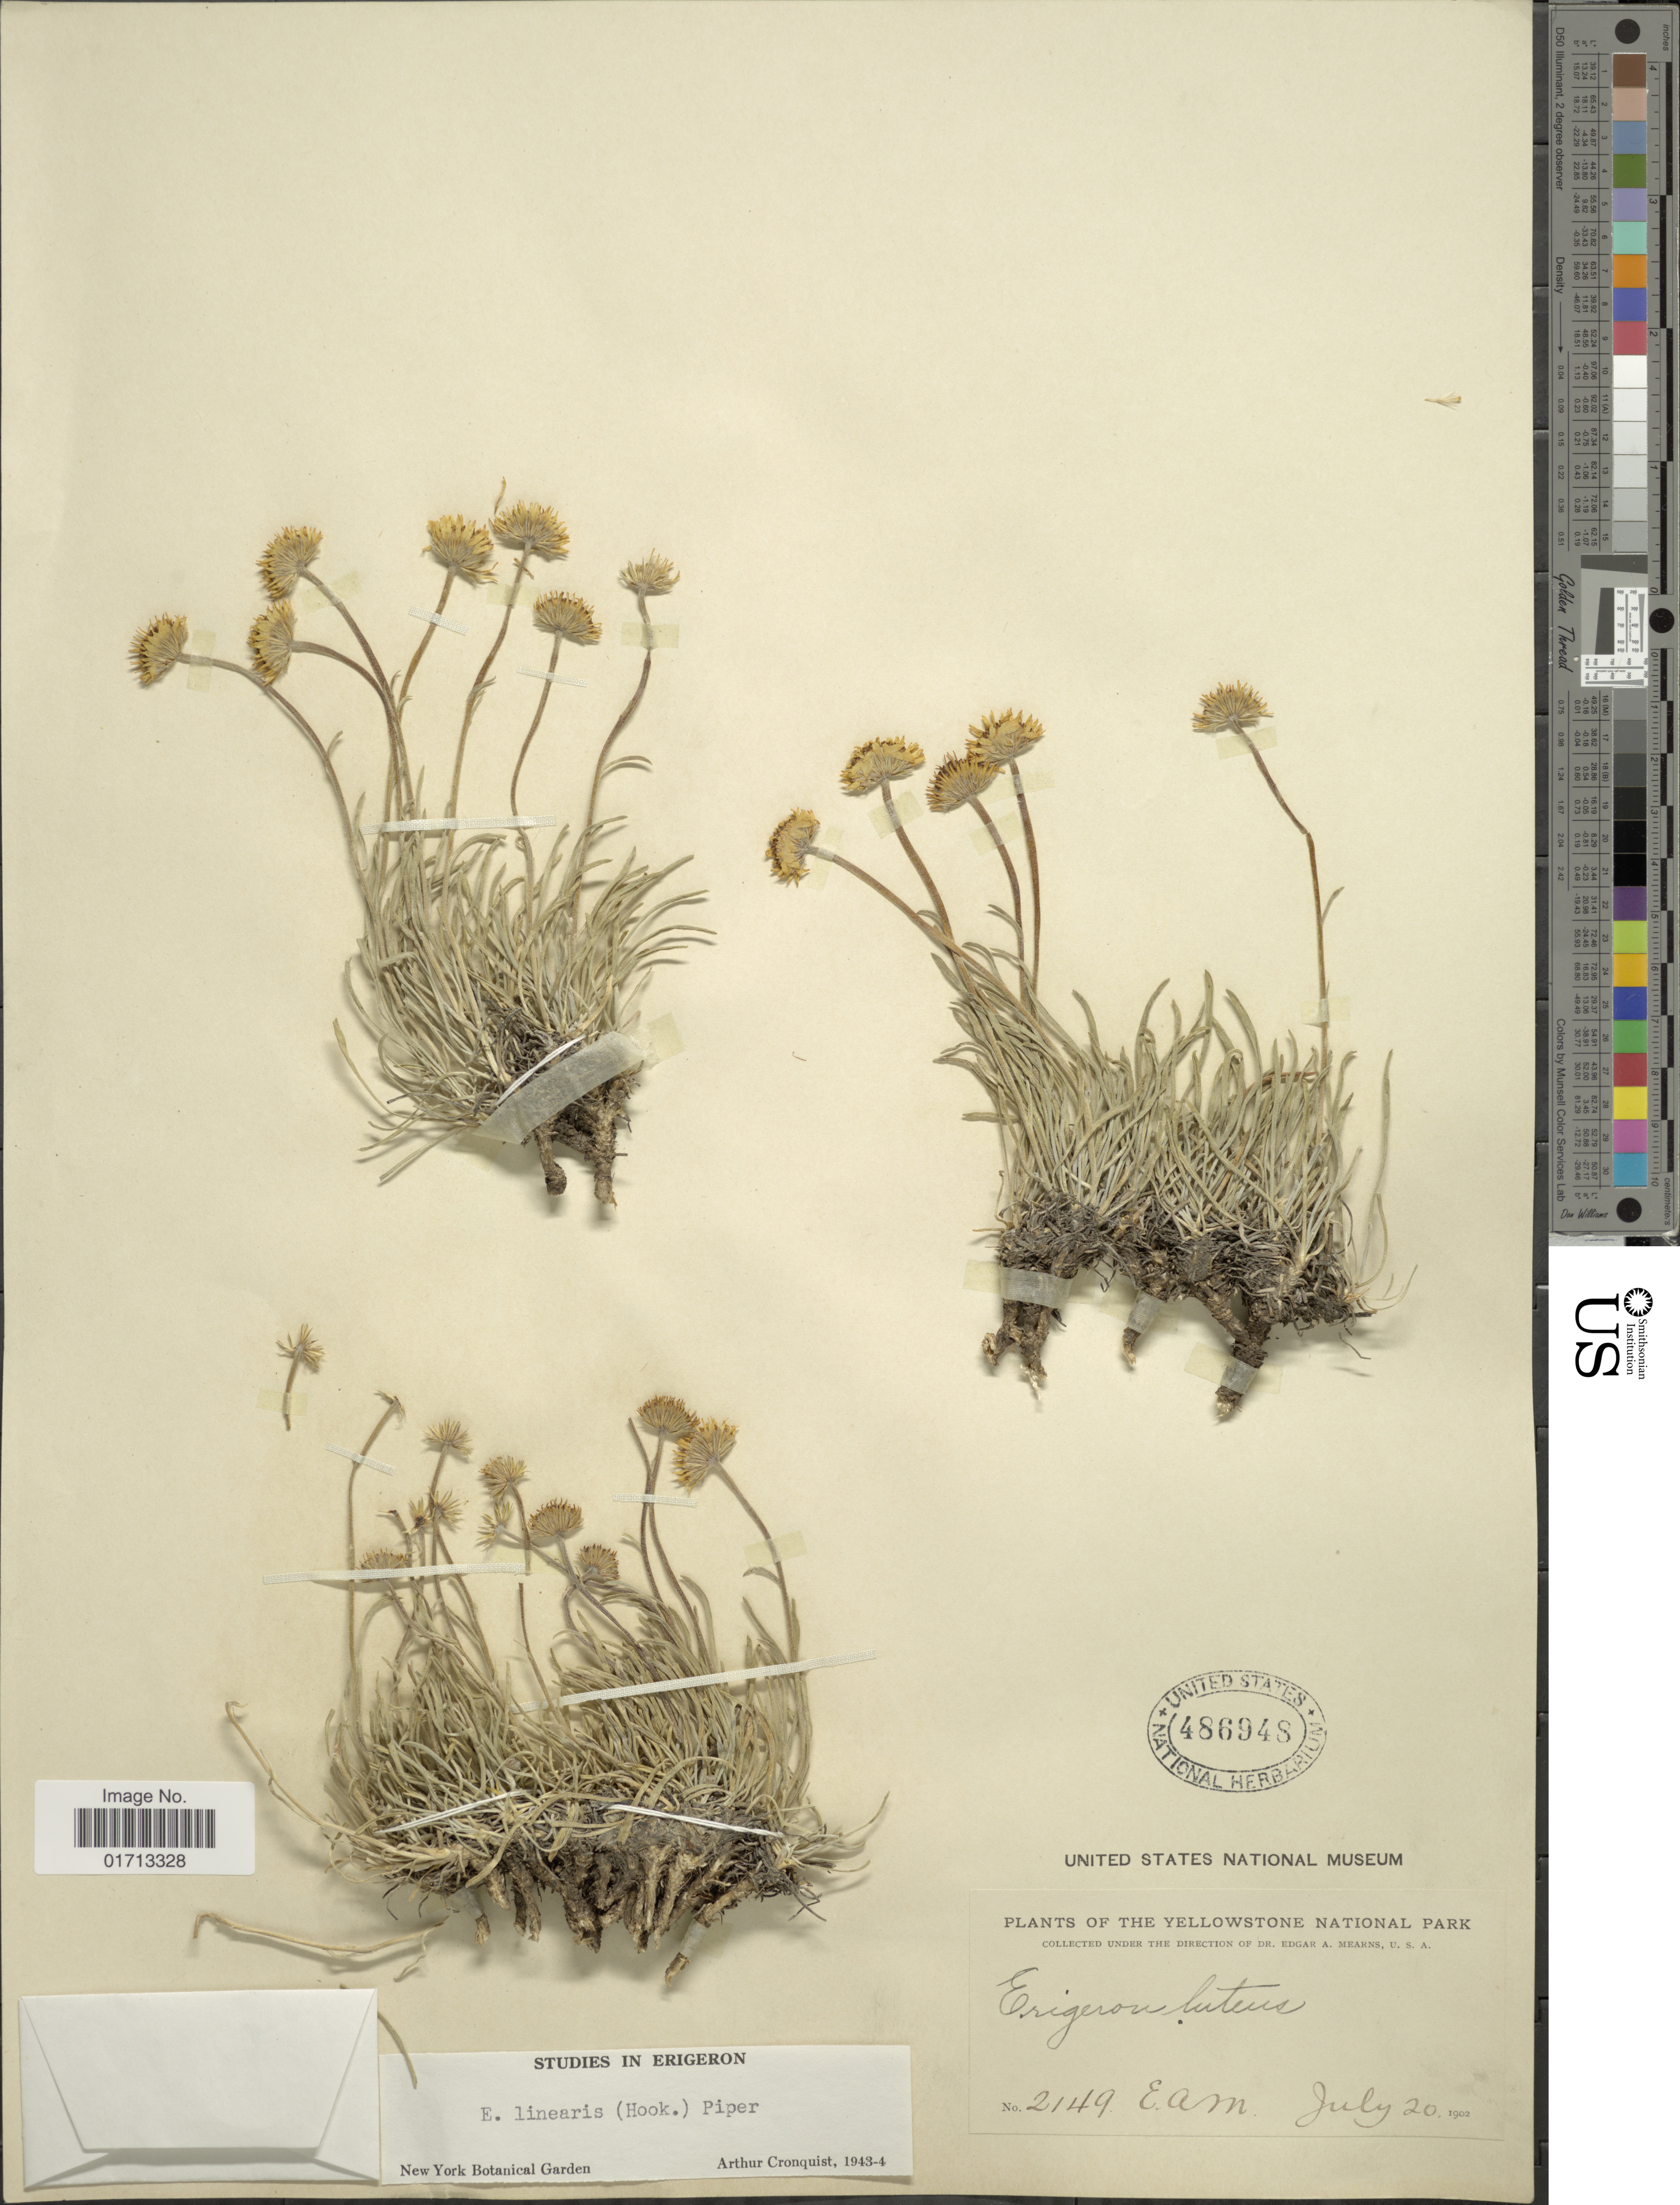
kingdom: Plantae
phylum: Tracheophyta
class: Magnoliopsida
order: Asterales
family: Asteraceae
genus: Erigeron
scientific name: Erigeron linearis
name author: (Hook.) Piper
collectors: E. A. Mearns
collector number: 2149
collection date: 1902-07-20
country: United States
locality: Yellowstone National Park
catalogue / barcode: US 486948